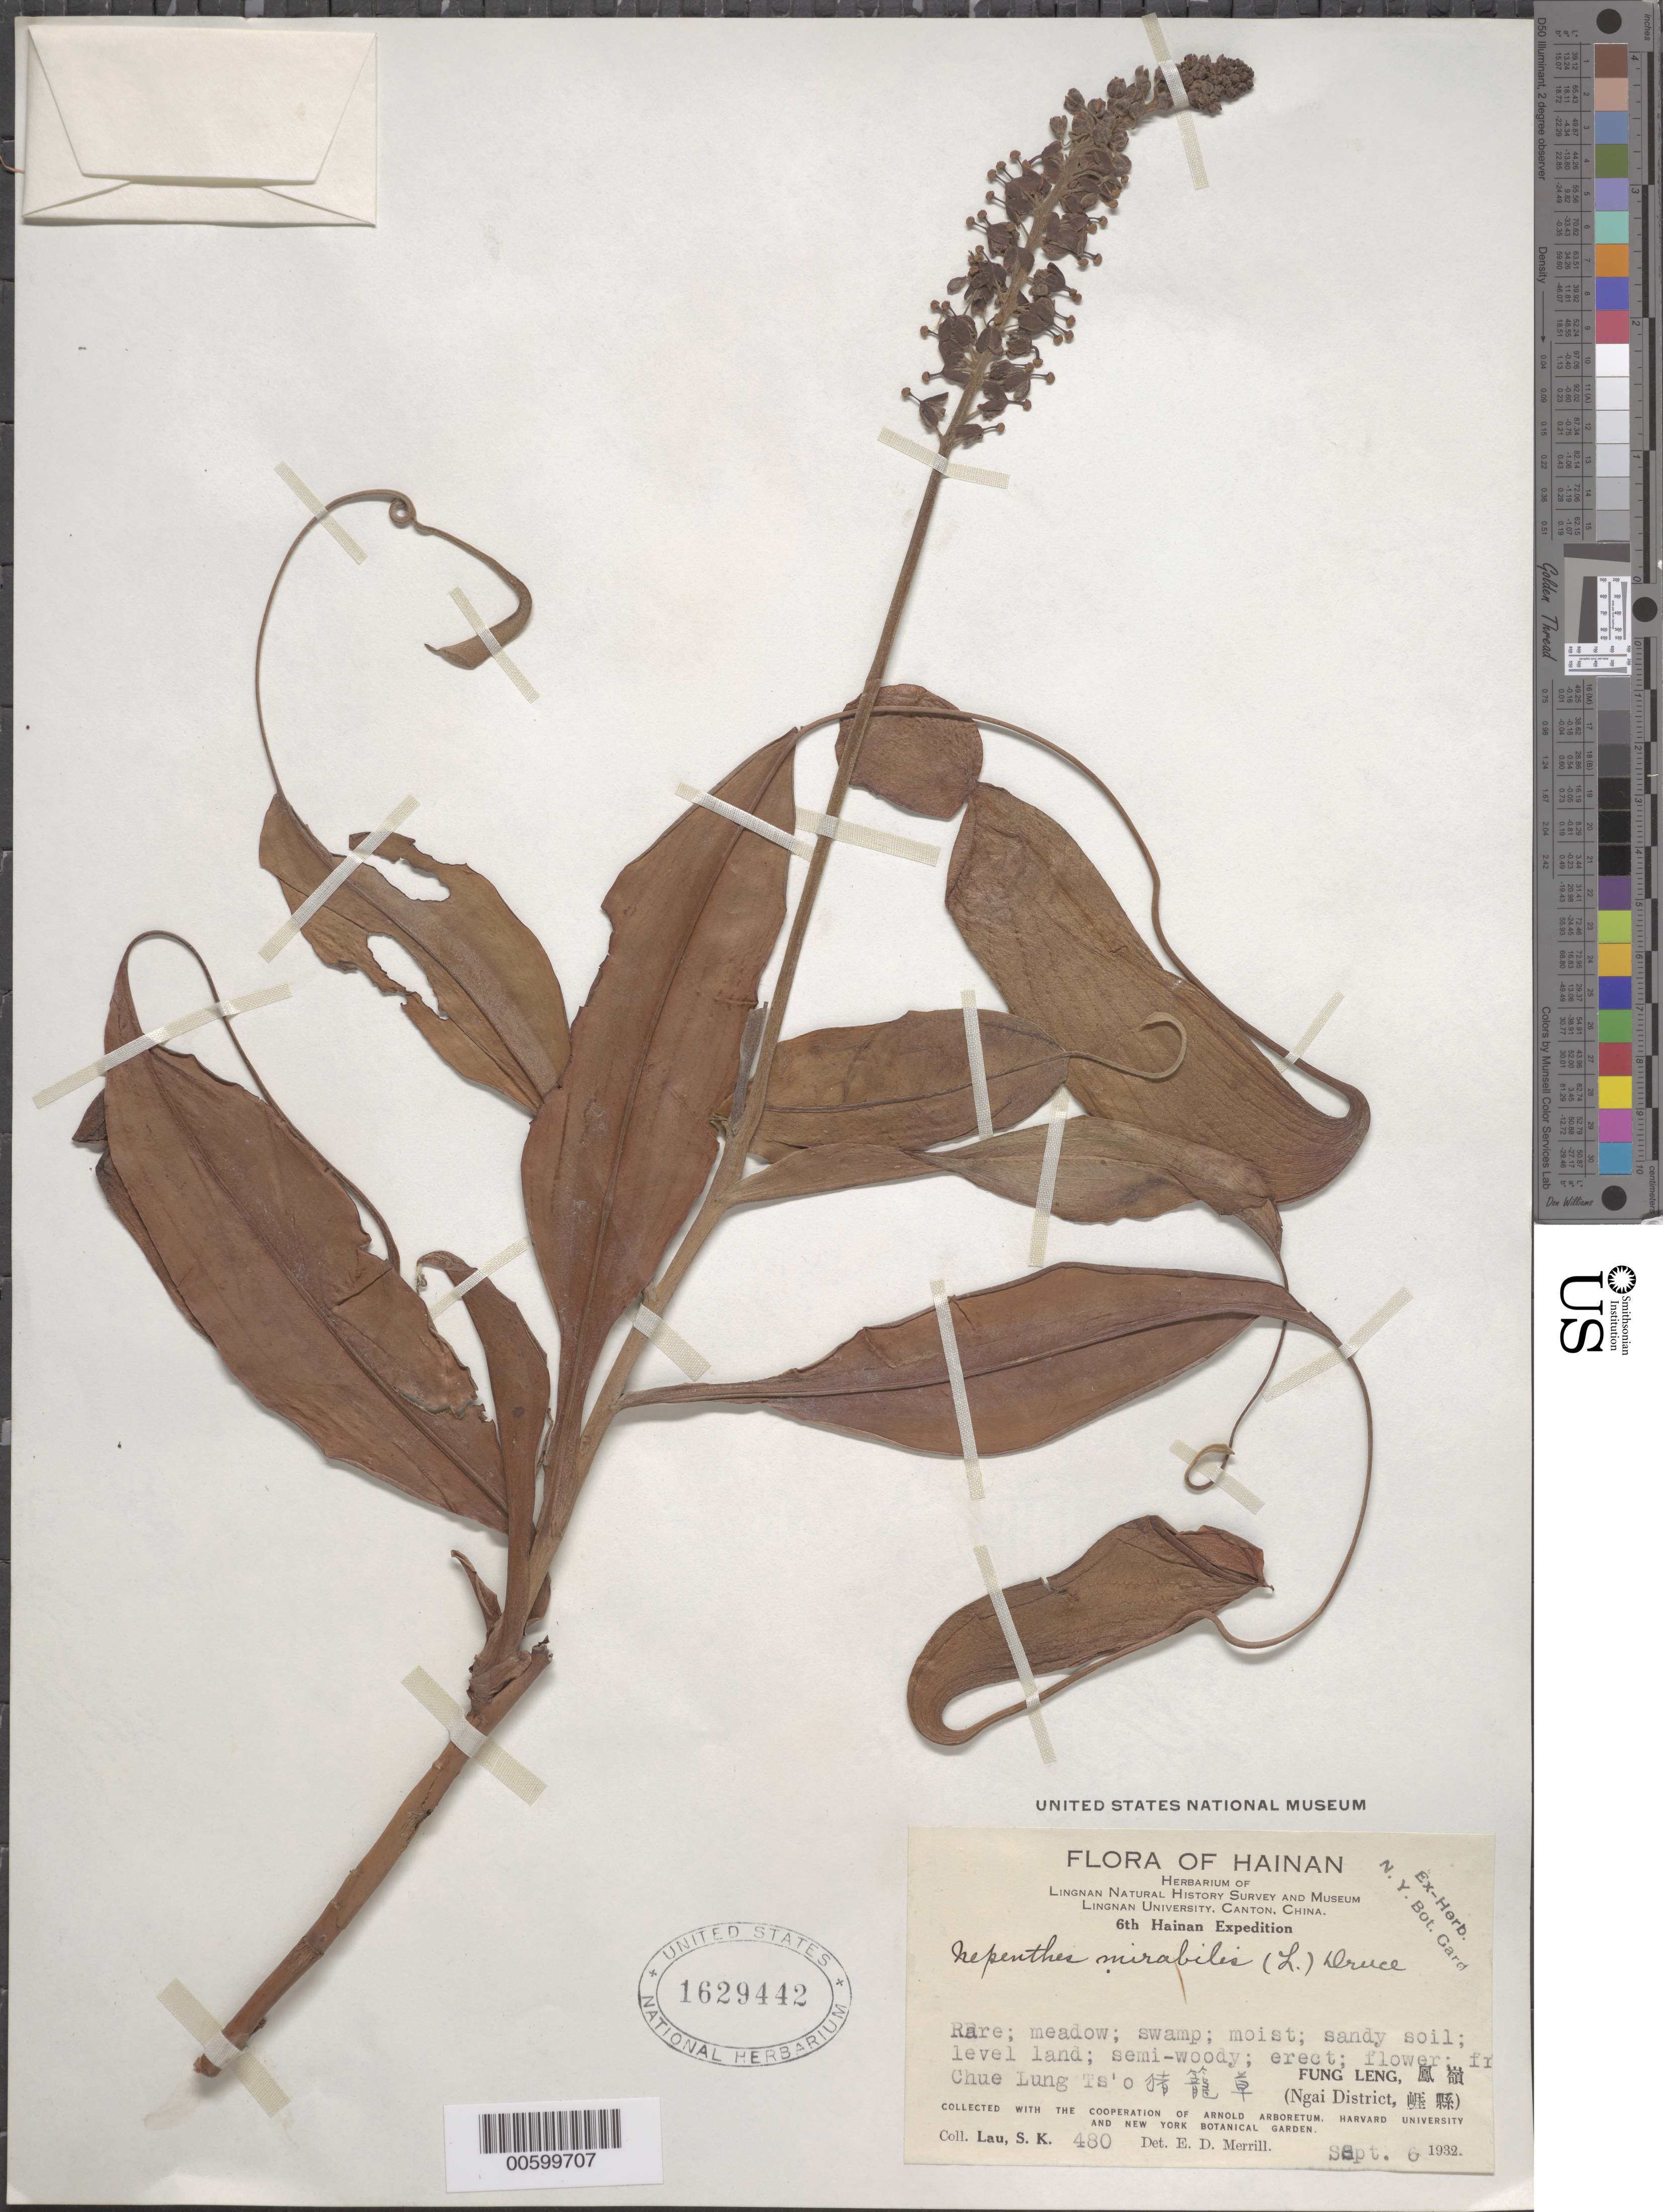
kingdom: Plantae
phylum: Tracheophyta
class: Magnoliopsida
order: Caryophyllales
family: Nepenthaceae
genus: Nepenthes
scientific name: Nepenthes mirabilis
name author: (Lour.) Druce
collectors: S. K. Lau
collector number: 480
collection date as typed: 06 Sep 1932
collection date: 1932-09-06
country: China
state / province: Hainan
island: Hainan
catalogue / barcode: US 1629442